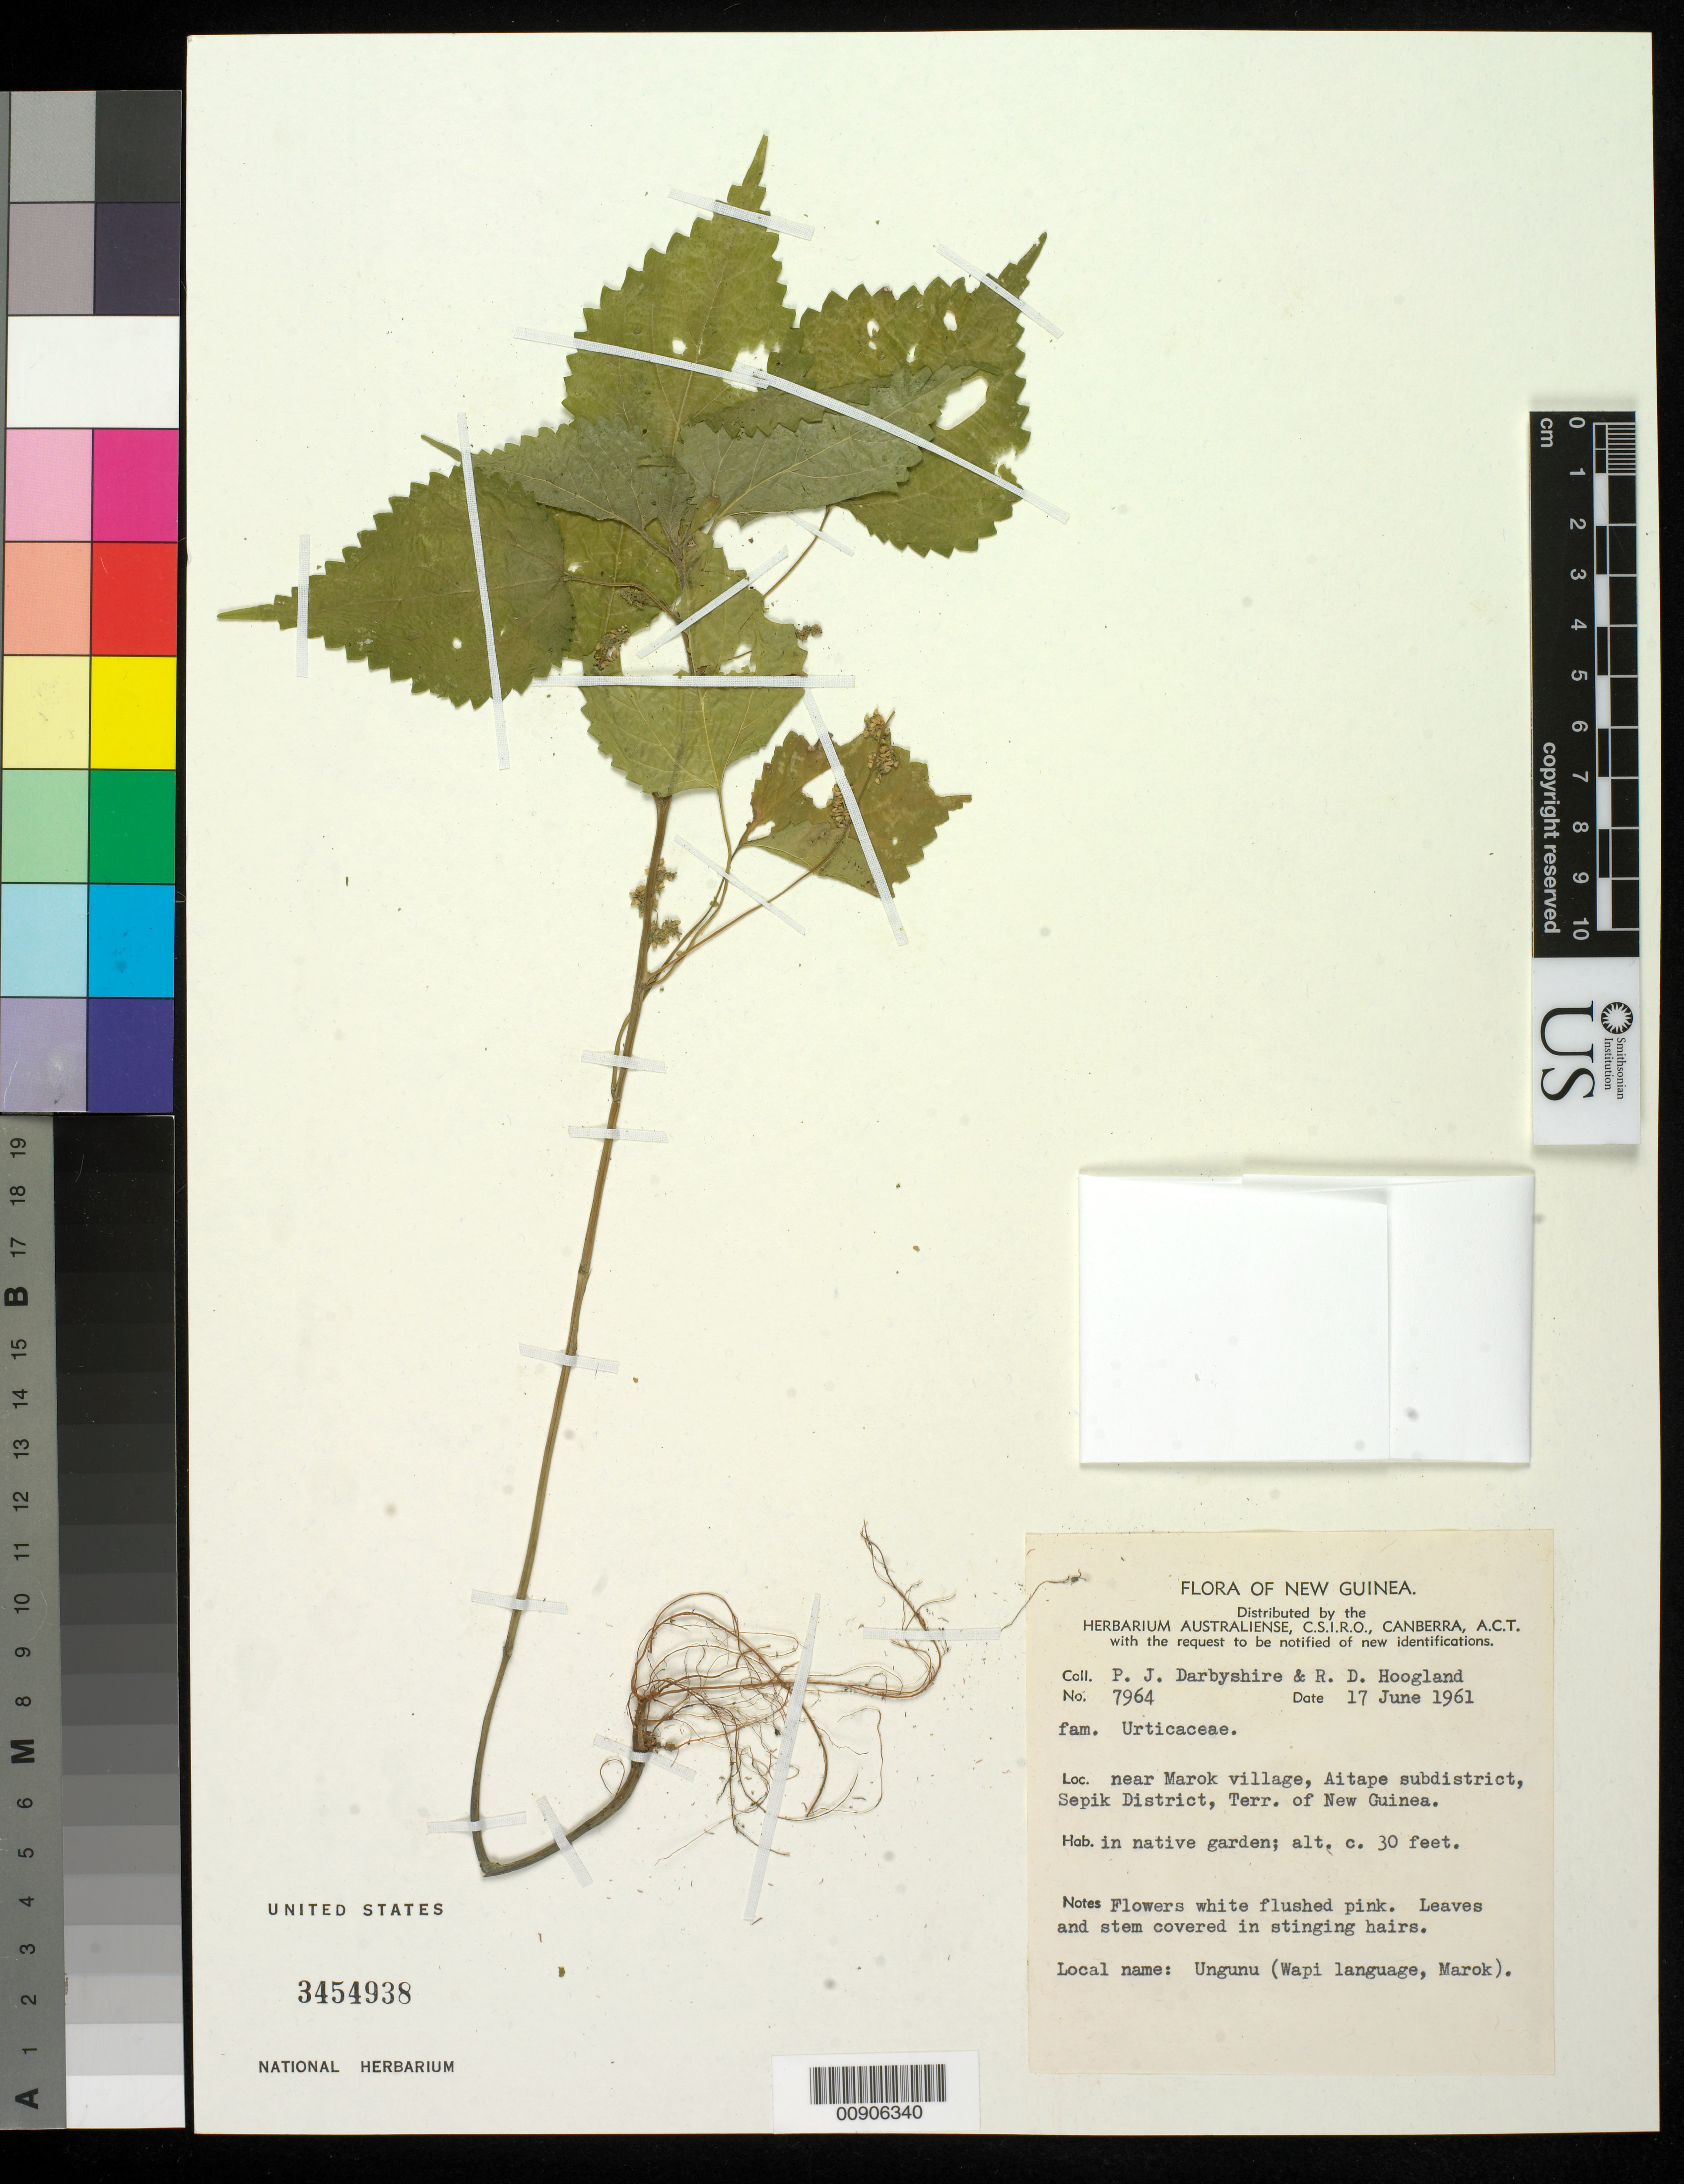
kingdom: Plantae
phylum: Tracheophyta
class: Magnoliopsida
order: Rosales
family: Urticaceae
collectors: P. Darbyshire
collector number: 7964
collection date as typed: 17 Jun 1961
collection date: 1961-06-17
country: Papua New Guinea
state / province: Sandaun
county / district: Aitape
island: New Guinea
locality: near Marok village, Aitape subdistrict, Sepik District, Terr. Of New Guinea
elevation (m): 9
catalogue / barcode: US 3454938